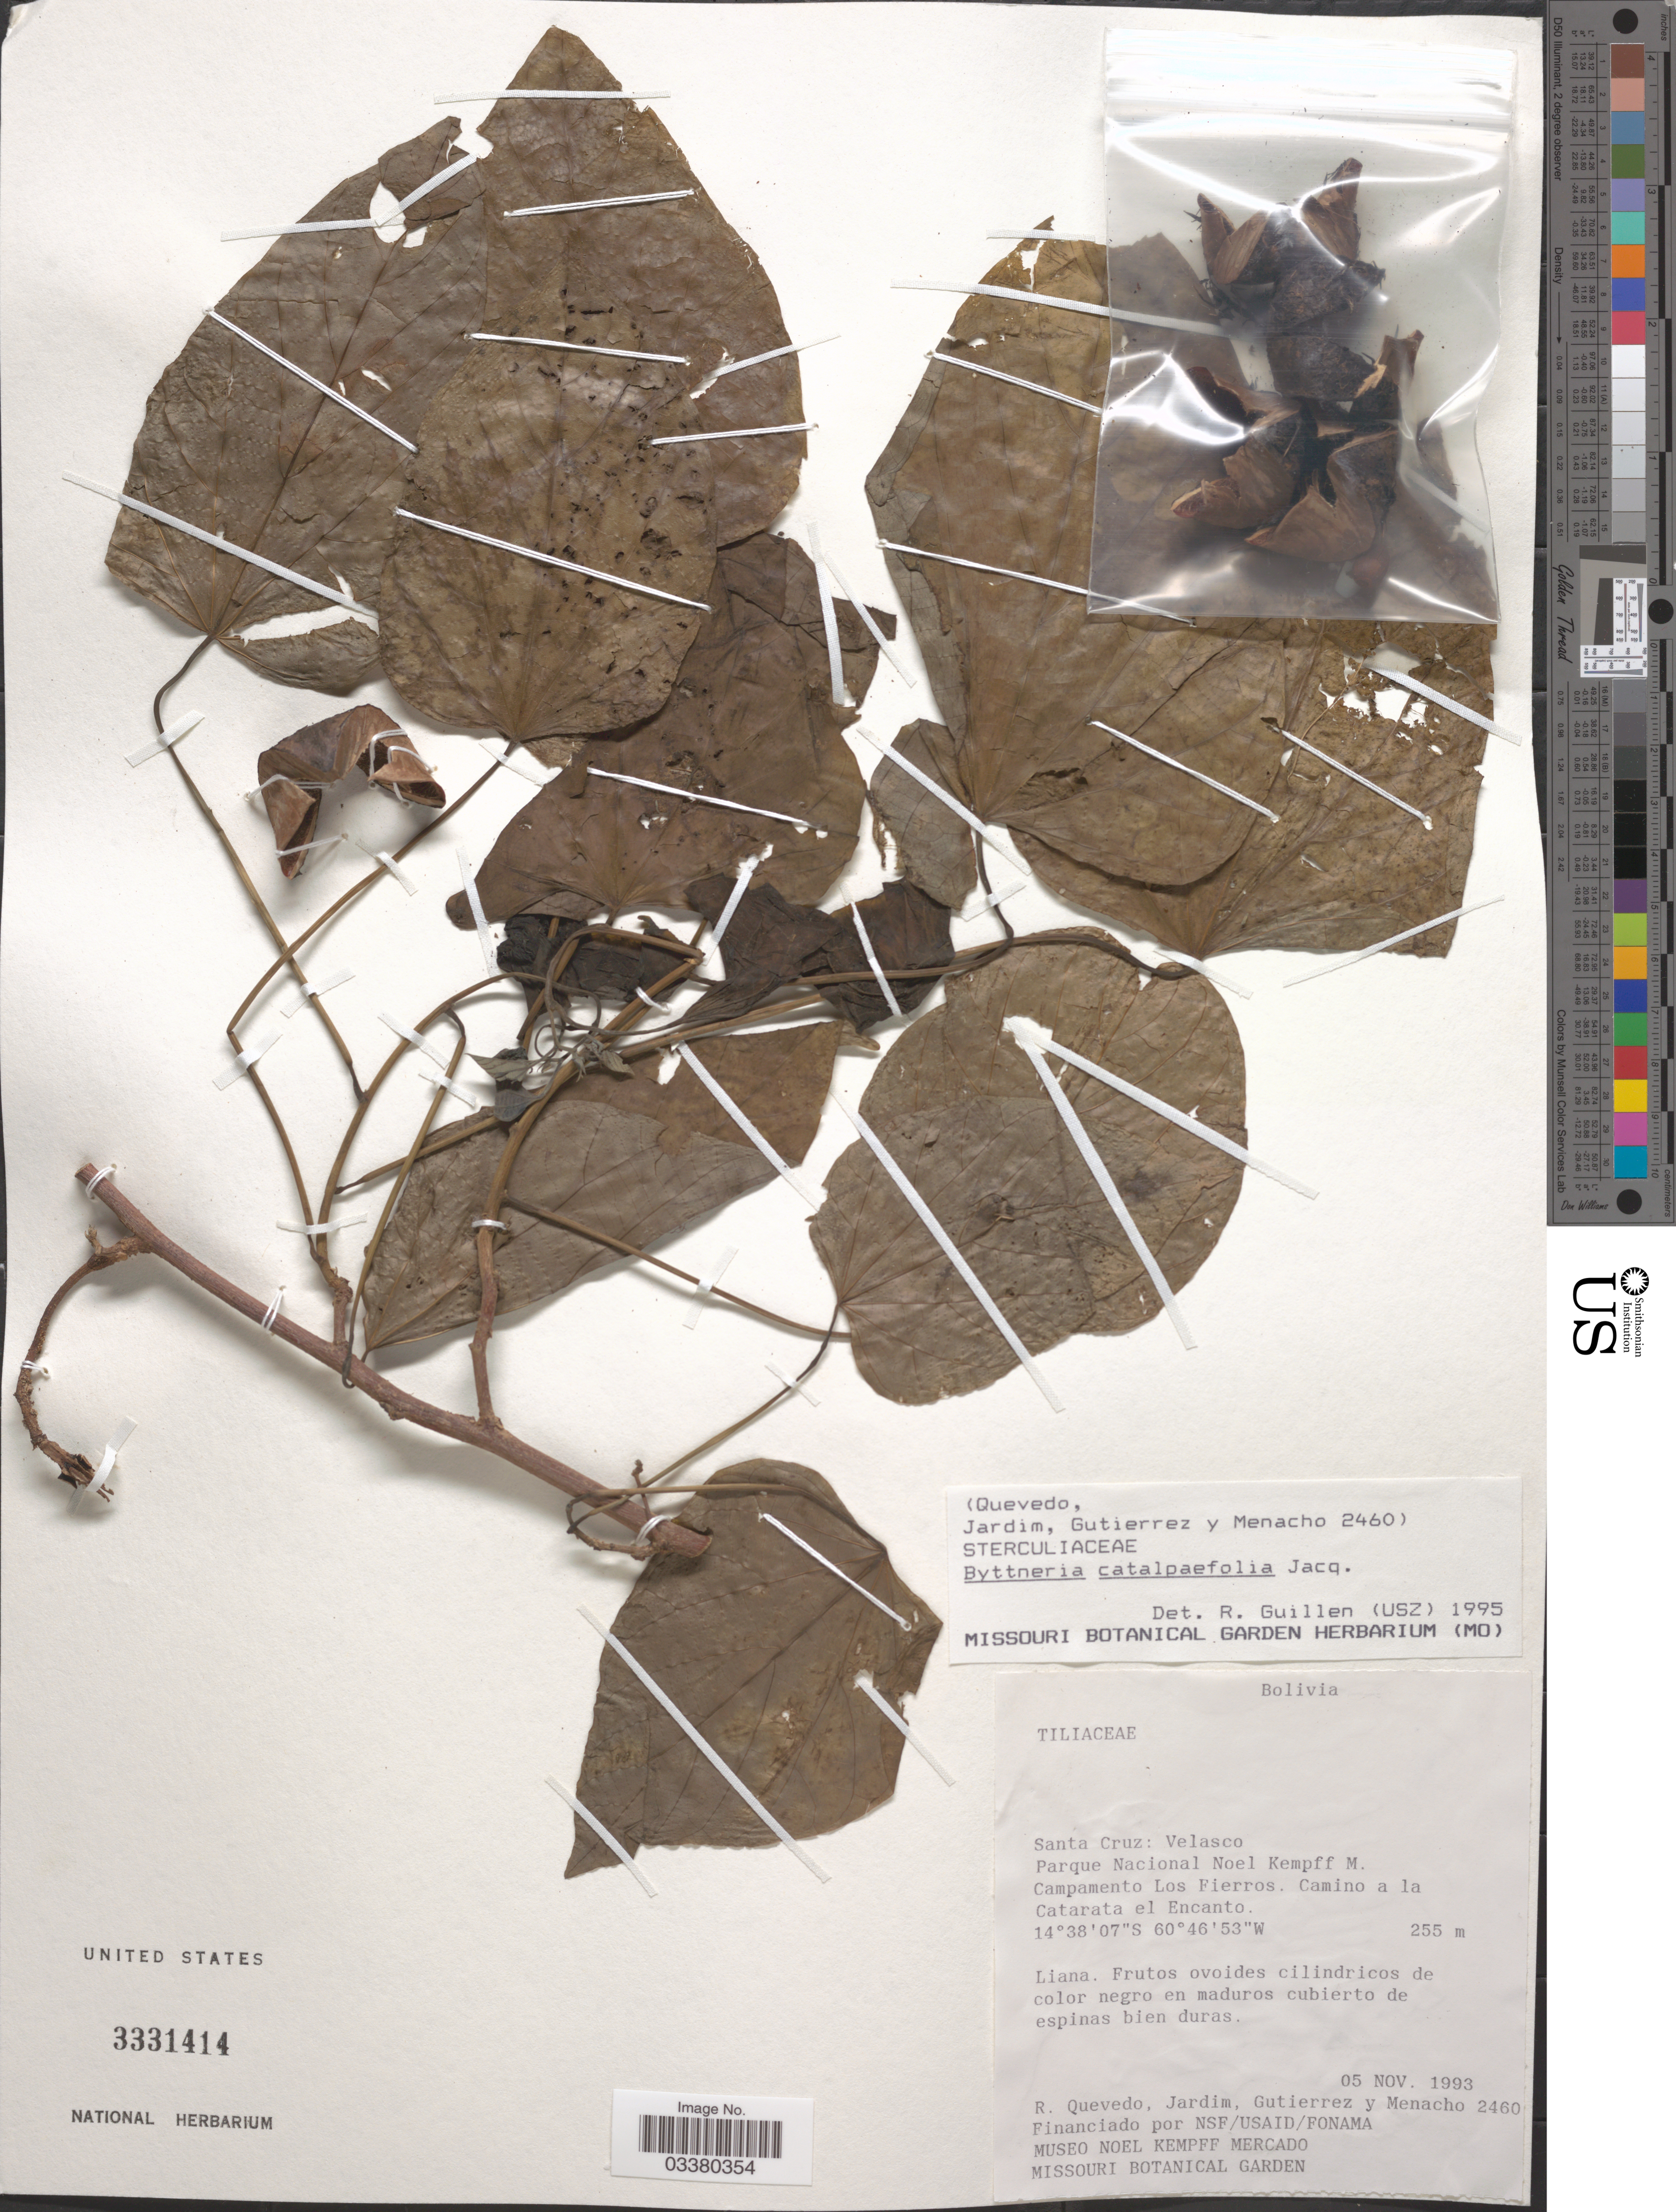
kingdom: Plantae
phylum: Tracheophyta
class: Magnoliopsida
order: Malvales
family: Malvaceae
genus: Byttneria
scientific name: Byttneria catalpifolia subsp. catalpifolia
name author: Jacq.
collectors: R. Quevedo, Jardim, --, -. Gutierrez & Menacho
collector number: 2460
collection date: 1993-11-05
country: Bolivia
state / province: Santa Cruz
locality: Velasco. Parque Nacional Noel Kempff M. Campamento Los Fierros. Camino a la Catarata el Encanto.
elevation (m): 255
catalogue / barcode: US 3331414